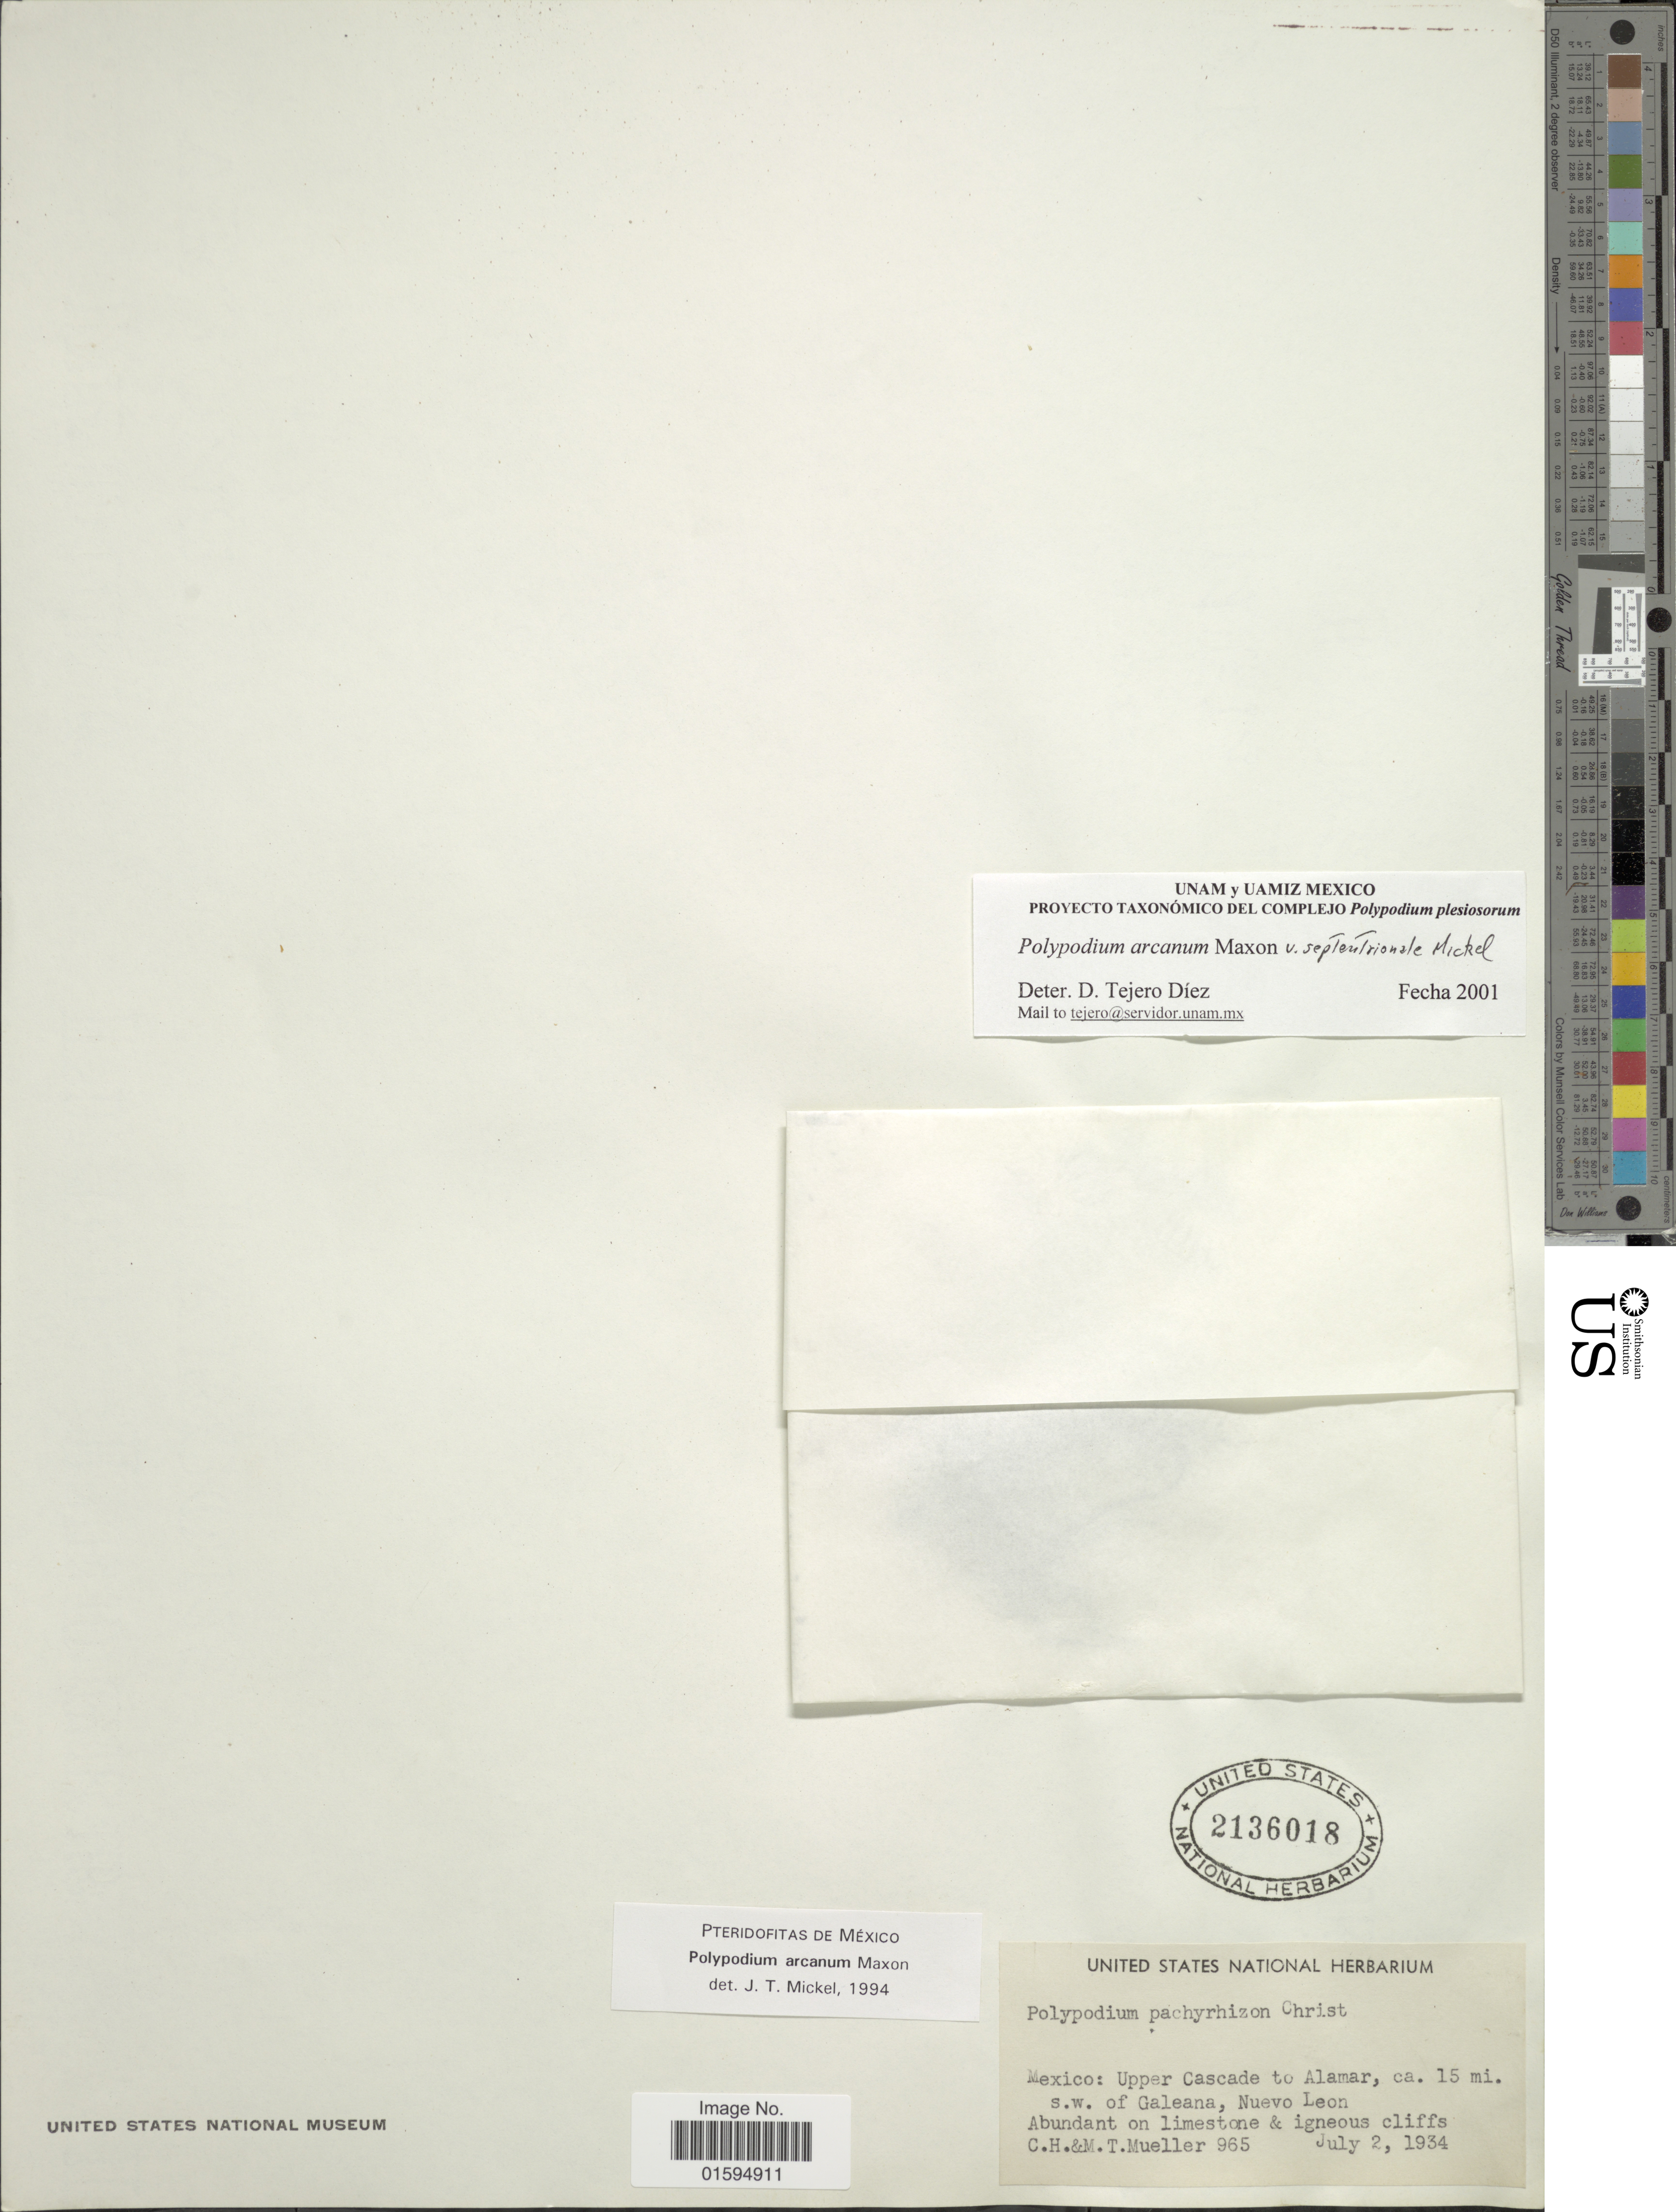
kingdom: Plantae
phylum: Tracheophyta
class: Polypodiopsida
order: Polypodiales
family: Polypodiaceae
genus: Polypodium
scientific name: Polypodium arcanum var. septentrionale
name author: Mickel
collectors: C. H. Mueller & M. Mueller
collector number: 965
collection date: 1934-07-02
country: Mexico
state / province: Nuevo León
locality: Upper Cascade to Alamar, ca. 15 mi. s.w. of Galeana.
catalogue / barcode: US 2136018